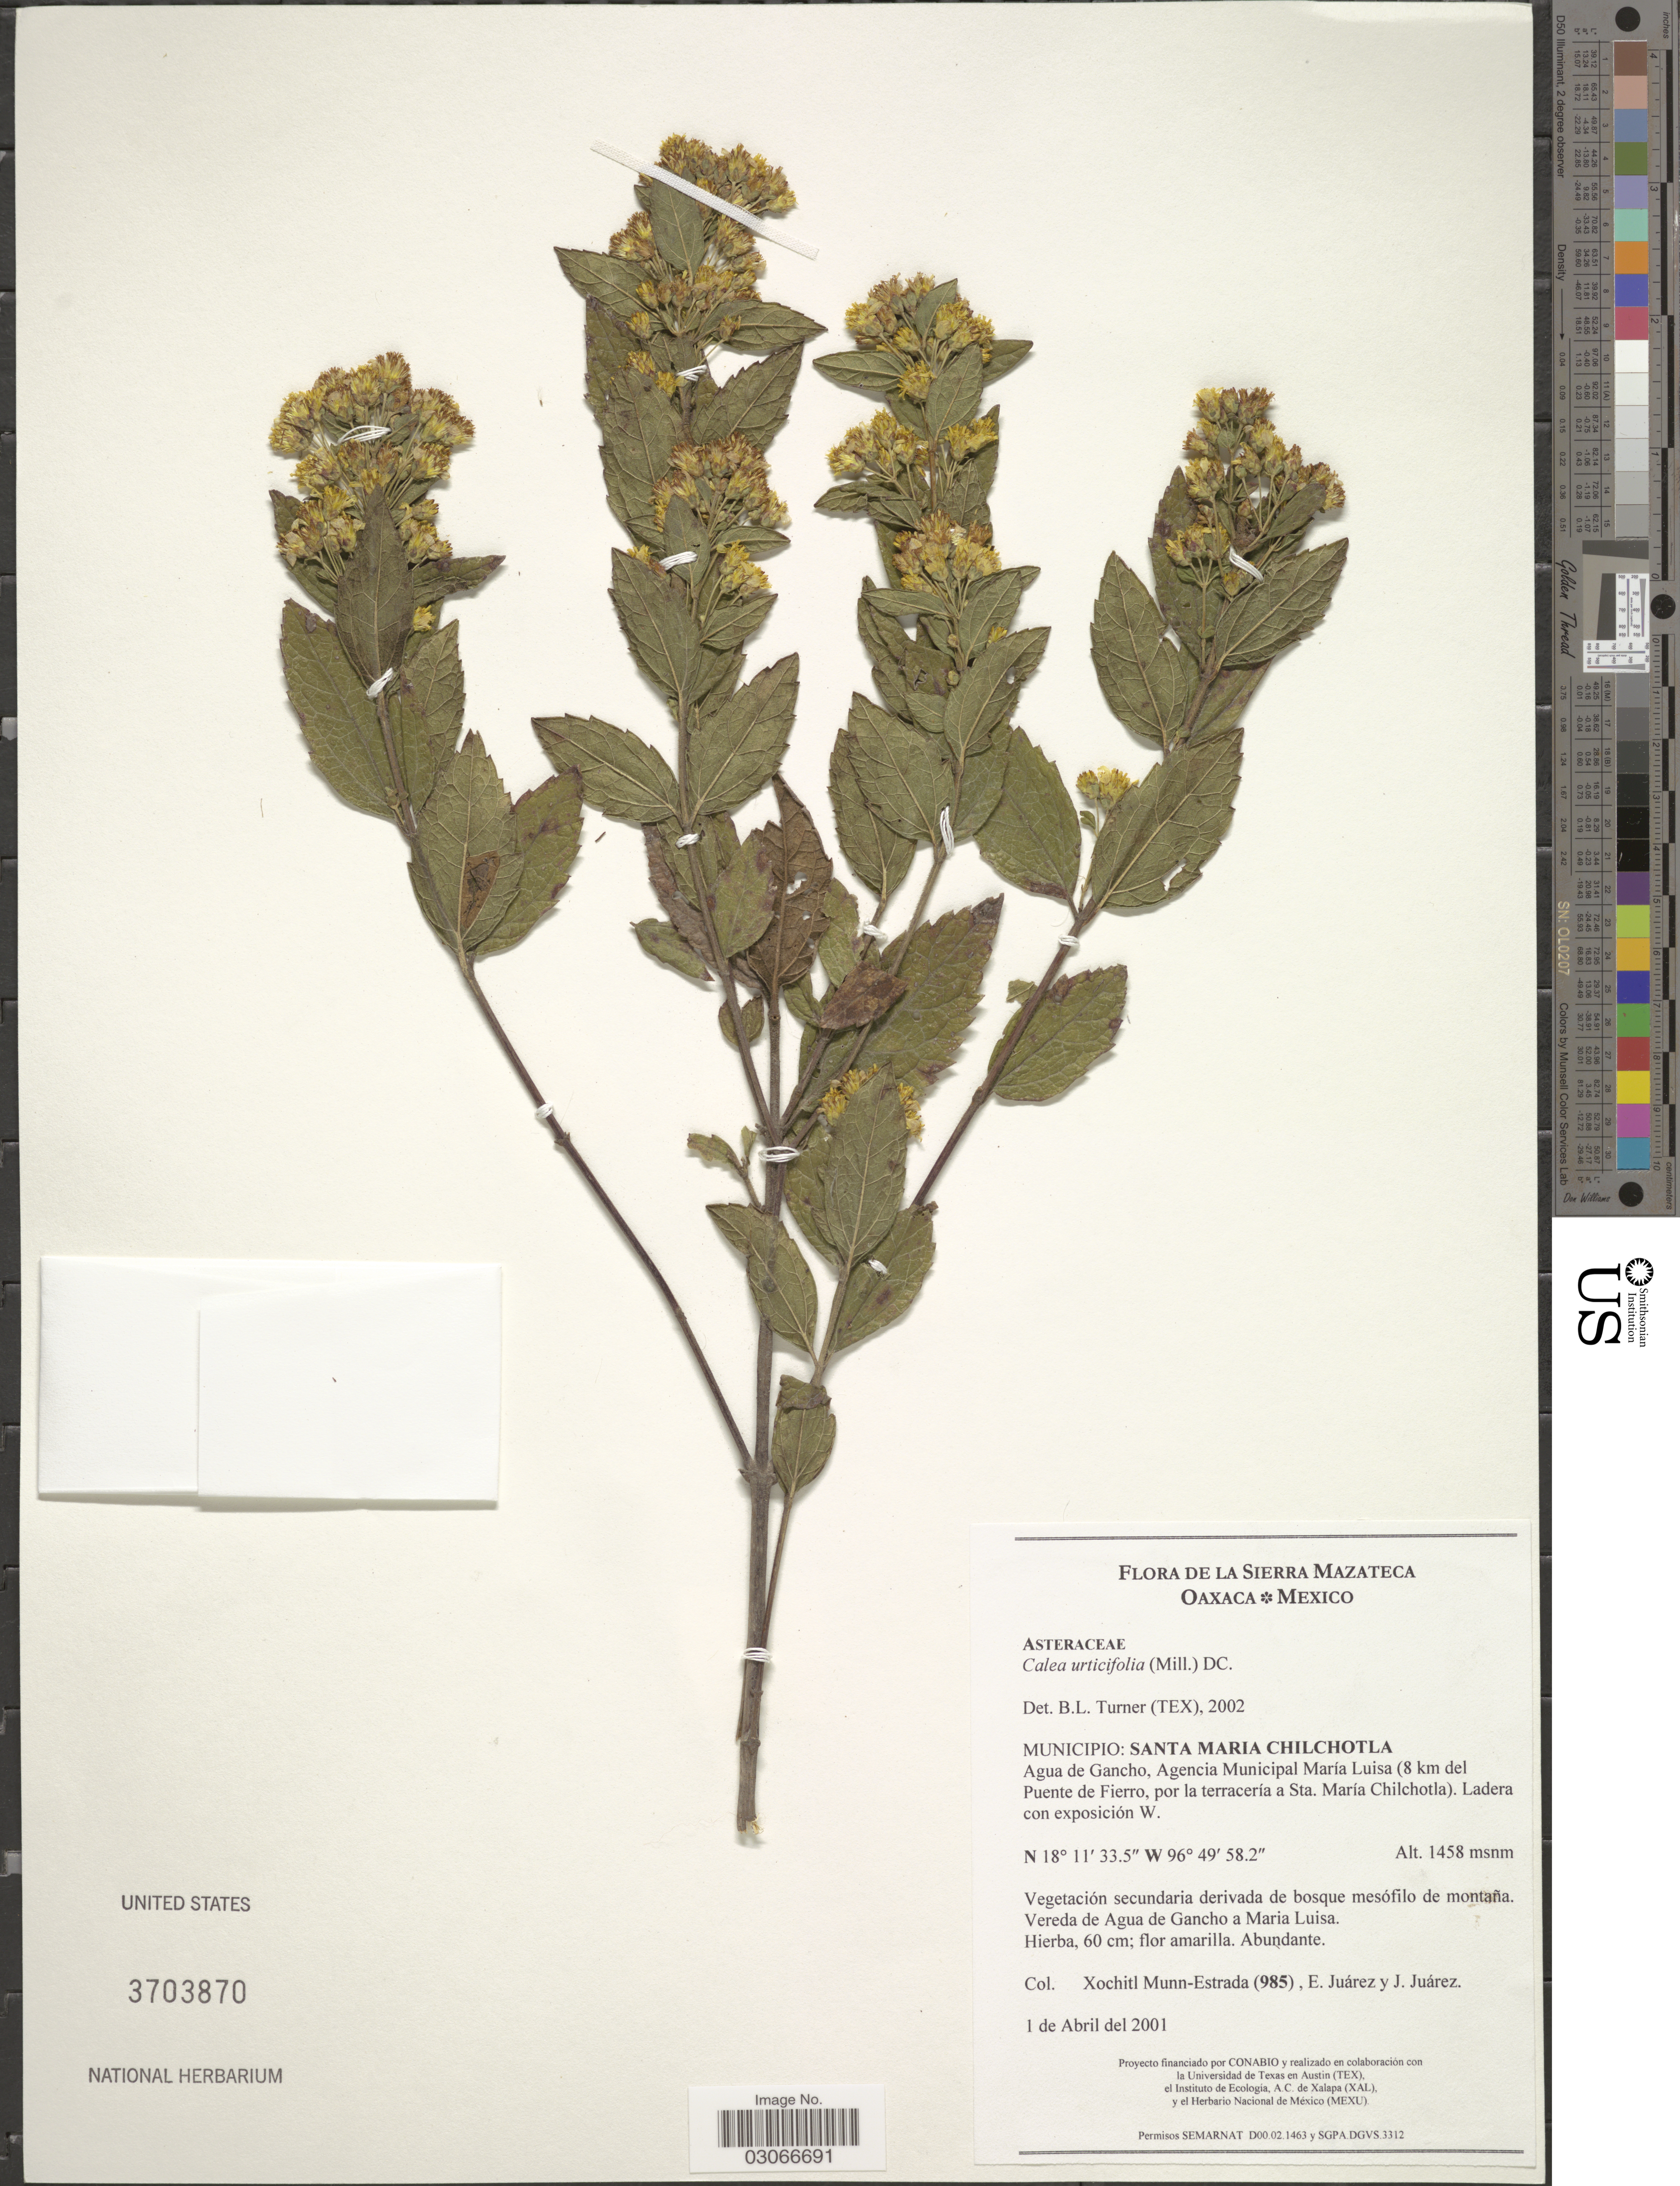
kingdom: Plantae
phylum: Tracheophyta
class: Magnoliopsida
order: Asterales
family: Asteraceae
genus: Calea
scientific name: Calea urticifolia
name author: (Mill.) DC.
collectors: X. Munn-Estrada, E. Juarez & J. Juarez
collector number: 985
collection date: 2001-04-01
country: Mexico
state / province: Oaxaca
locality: La Sierra Mazateca. Municipio: Santa Maria Chilchotla. Agua de Gancho, Agencia Municipal María Luisa (8 km del Puente de Fierro, por la terracería a Sta. María Chilchotla).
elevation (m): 1458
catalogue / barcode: US 3703870